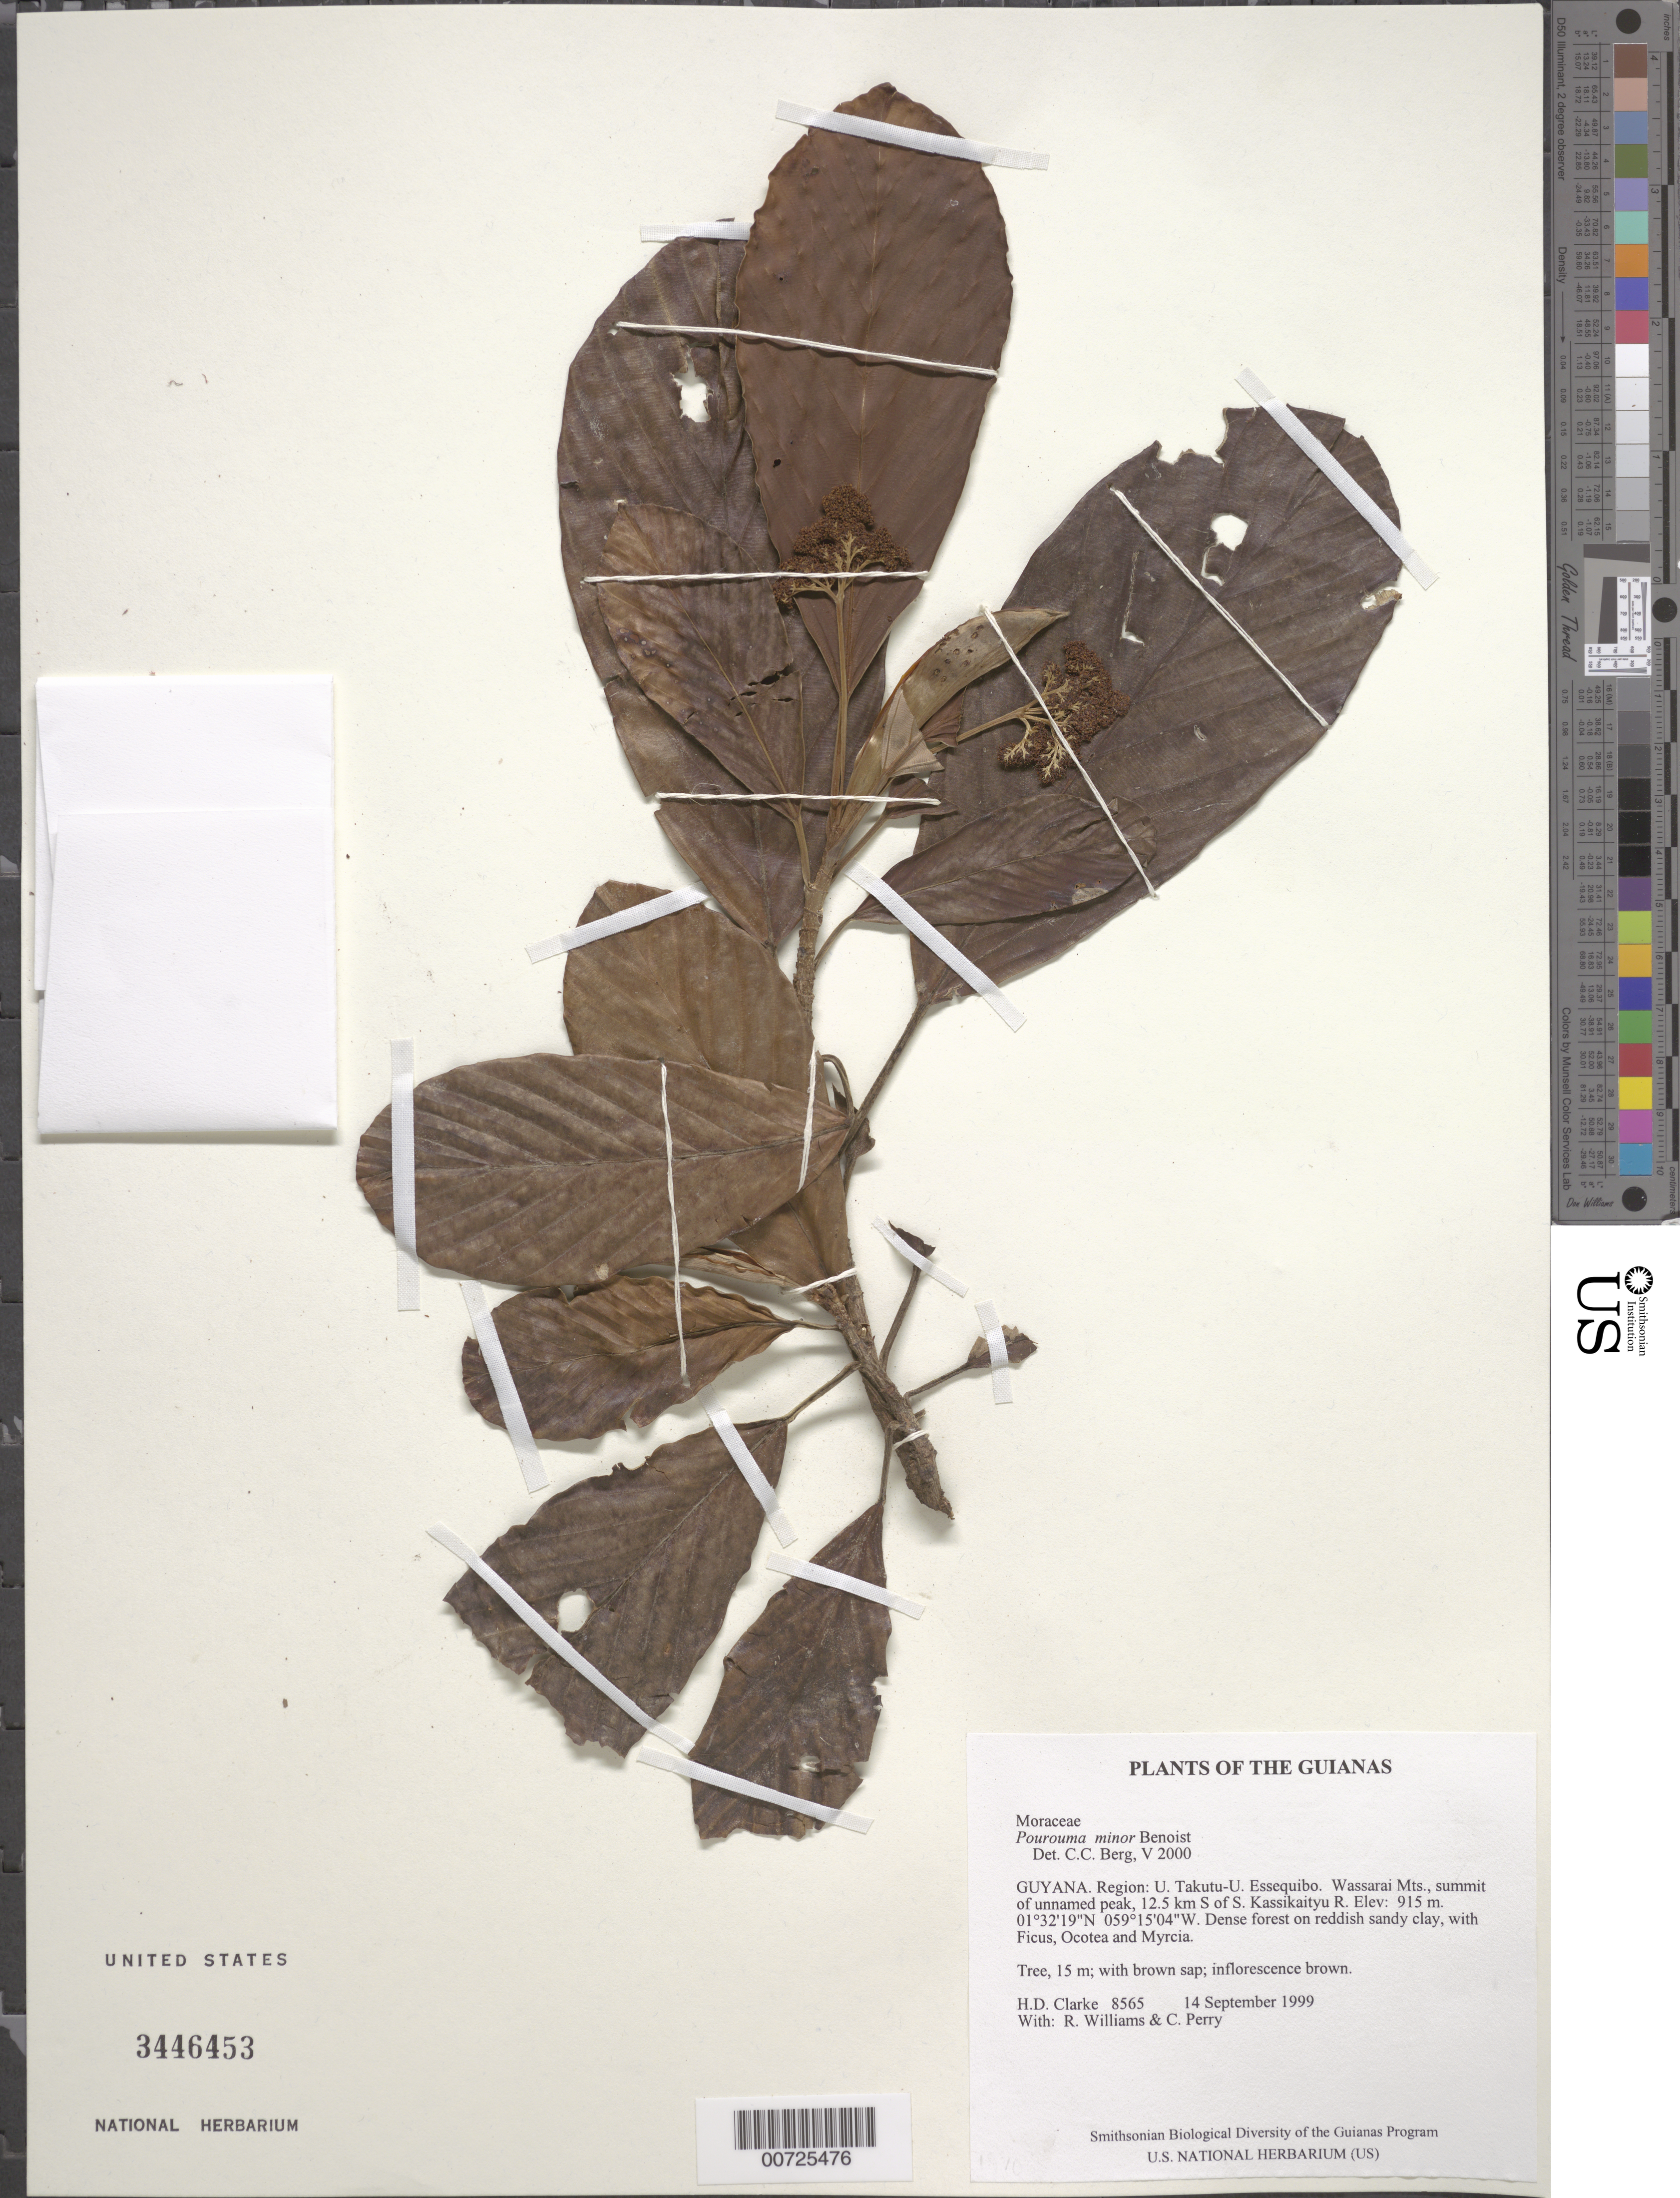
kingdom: Plantae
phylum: Tracheophyta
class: Magnoliopsida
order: Rosales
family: Urticaceae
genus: Pourouma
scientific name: Pourouma minor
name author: Benoist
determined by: Berg, C. C.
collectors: H. D. Clarke, R. Williams & C. Perry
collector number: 8565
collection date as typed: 14 September 1999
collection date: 1999-09-14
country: Guyana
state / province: U. Takutu-U. Essequibo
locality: Wassarai Mts., summit of unnamed peak, 12.5 km S of S. Kassikaityu R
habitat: Dense forest on reddish sandy clay, with Ficus, Ocotea and Myrcia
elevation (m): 915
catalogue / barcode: US 3446453